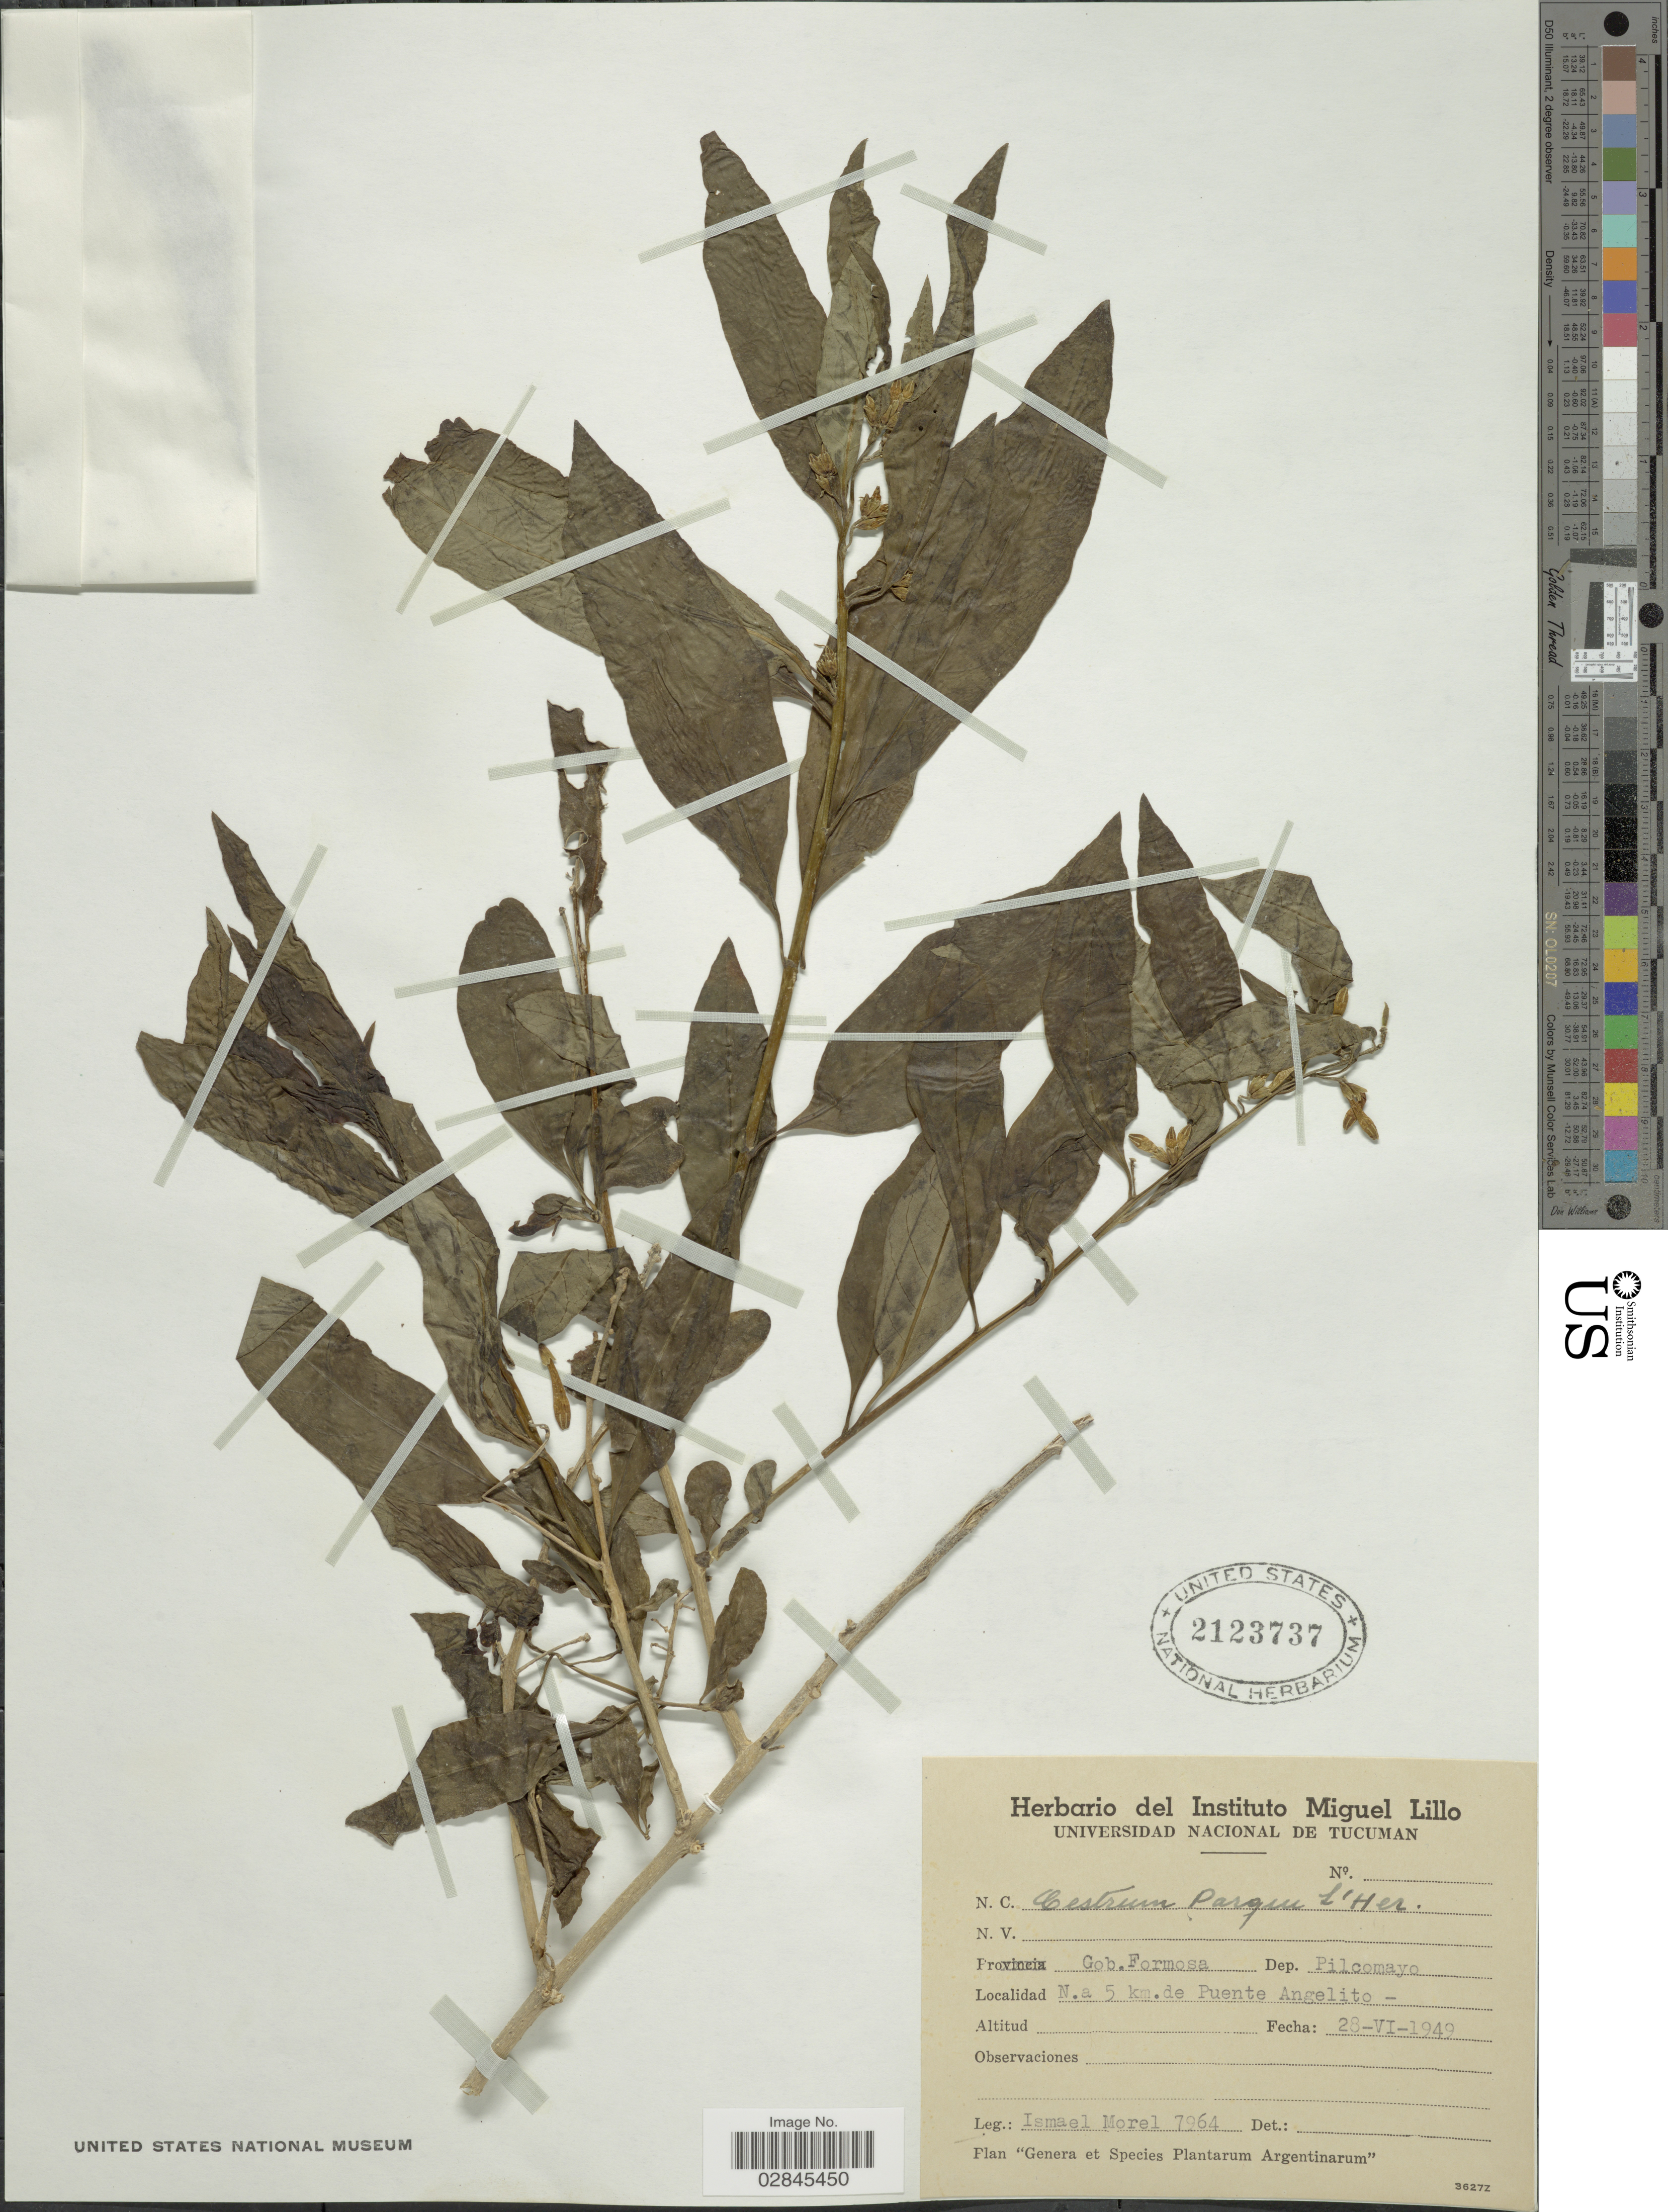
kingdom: Plantae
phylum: Tracheophyta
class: Magnoliopsida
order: Solanales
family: Solanaceae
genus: Cestrum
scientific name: Cestrum parqui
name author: L'Hér.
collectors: I. Morel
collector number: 7964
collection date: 1949-06-28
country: Argentina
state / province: Formosa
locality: Gob. Formosa. Dep. Pilcomayo. N.a 5 km. de Puente Angelito.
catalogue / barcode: US 2123737